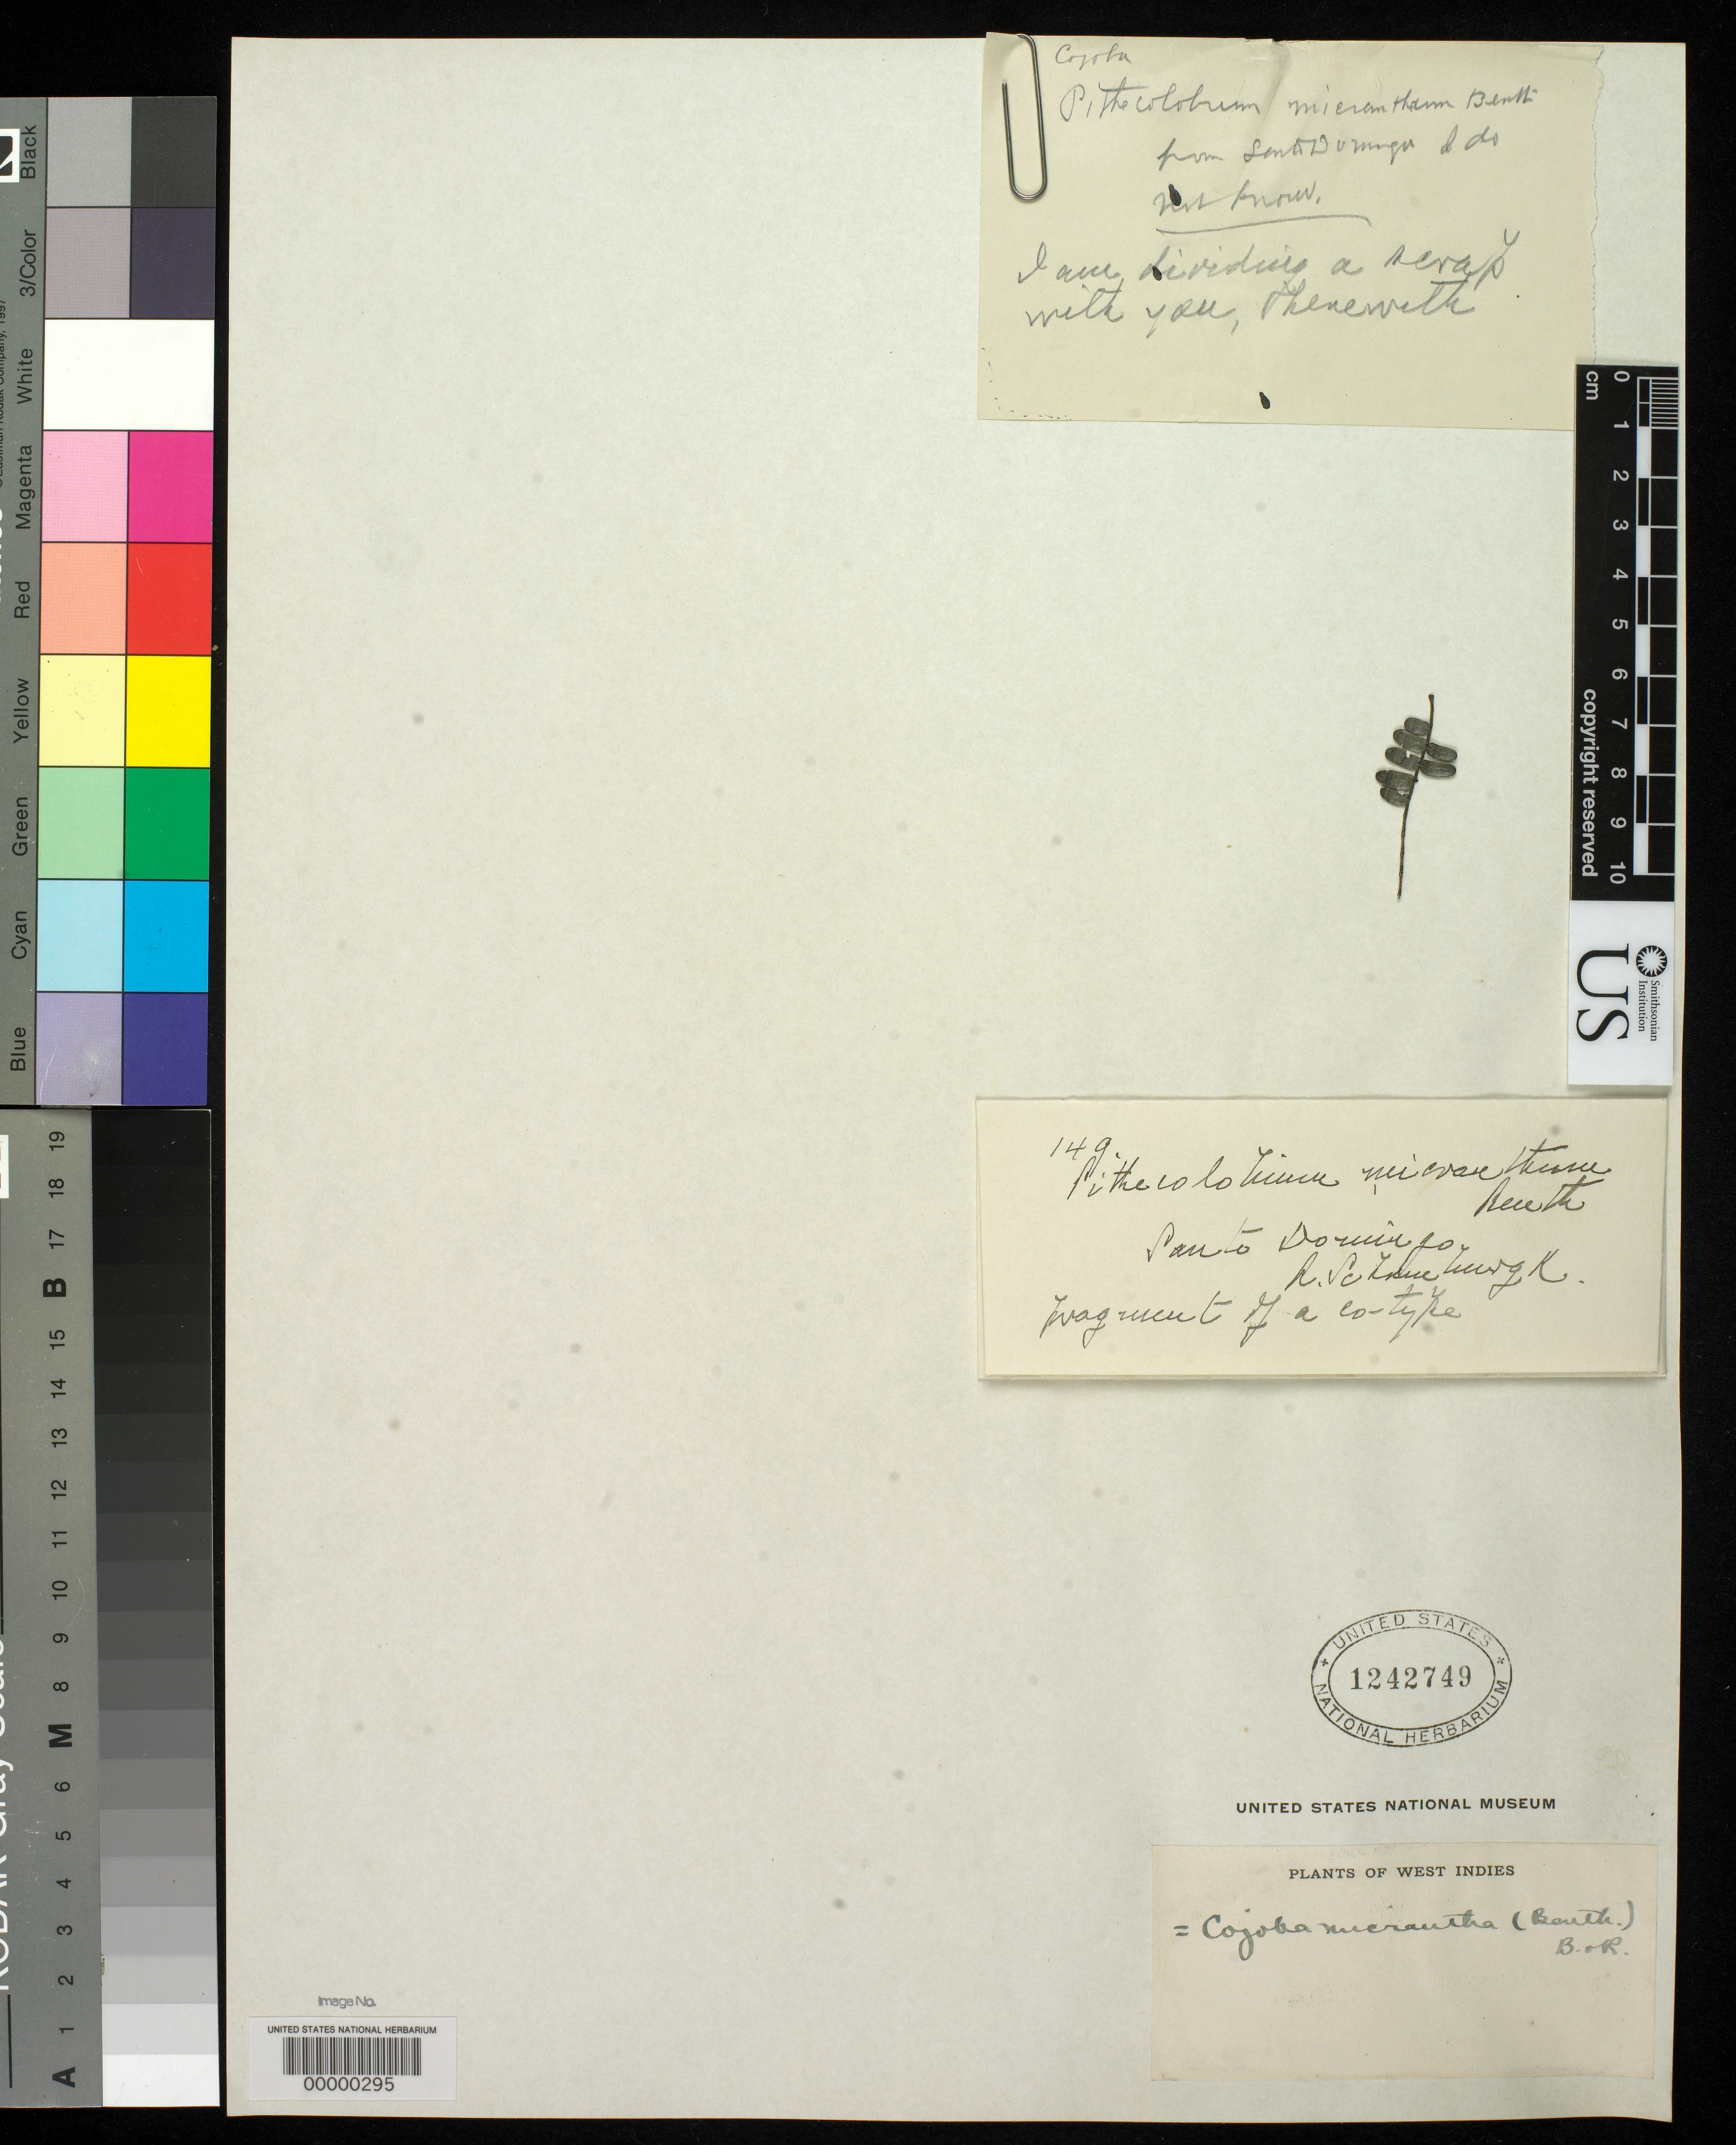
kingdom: Plantae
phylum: Tracheophyta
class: Magnoliopsida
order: Fabales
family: Fabaceae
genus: Pithecellobium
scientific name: Pithecellobium micranthum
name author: Benth.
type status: Type Fragment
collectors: R. H. Schomburgk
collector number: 149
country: Dominican Republic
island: Hispaniola Island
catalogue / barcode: US 1242749